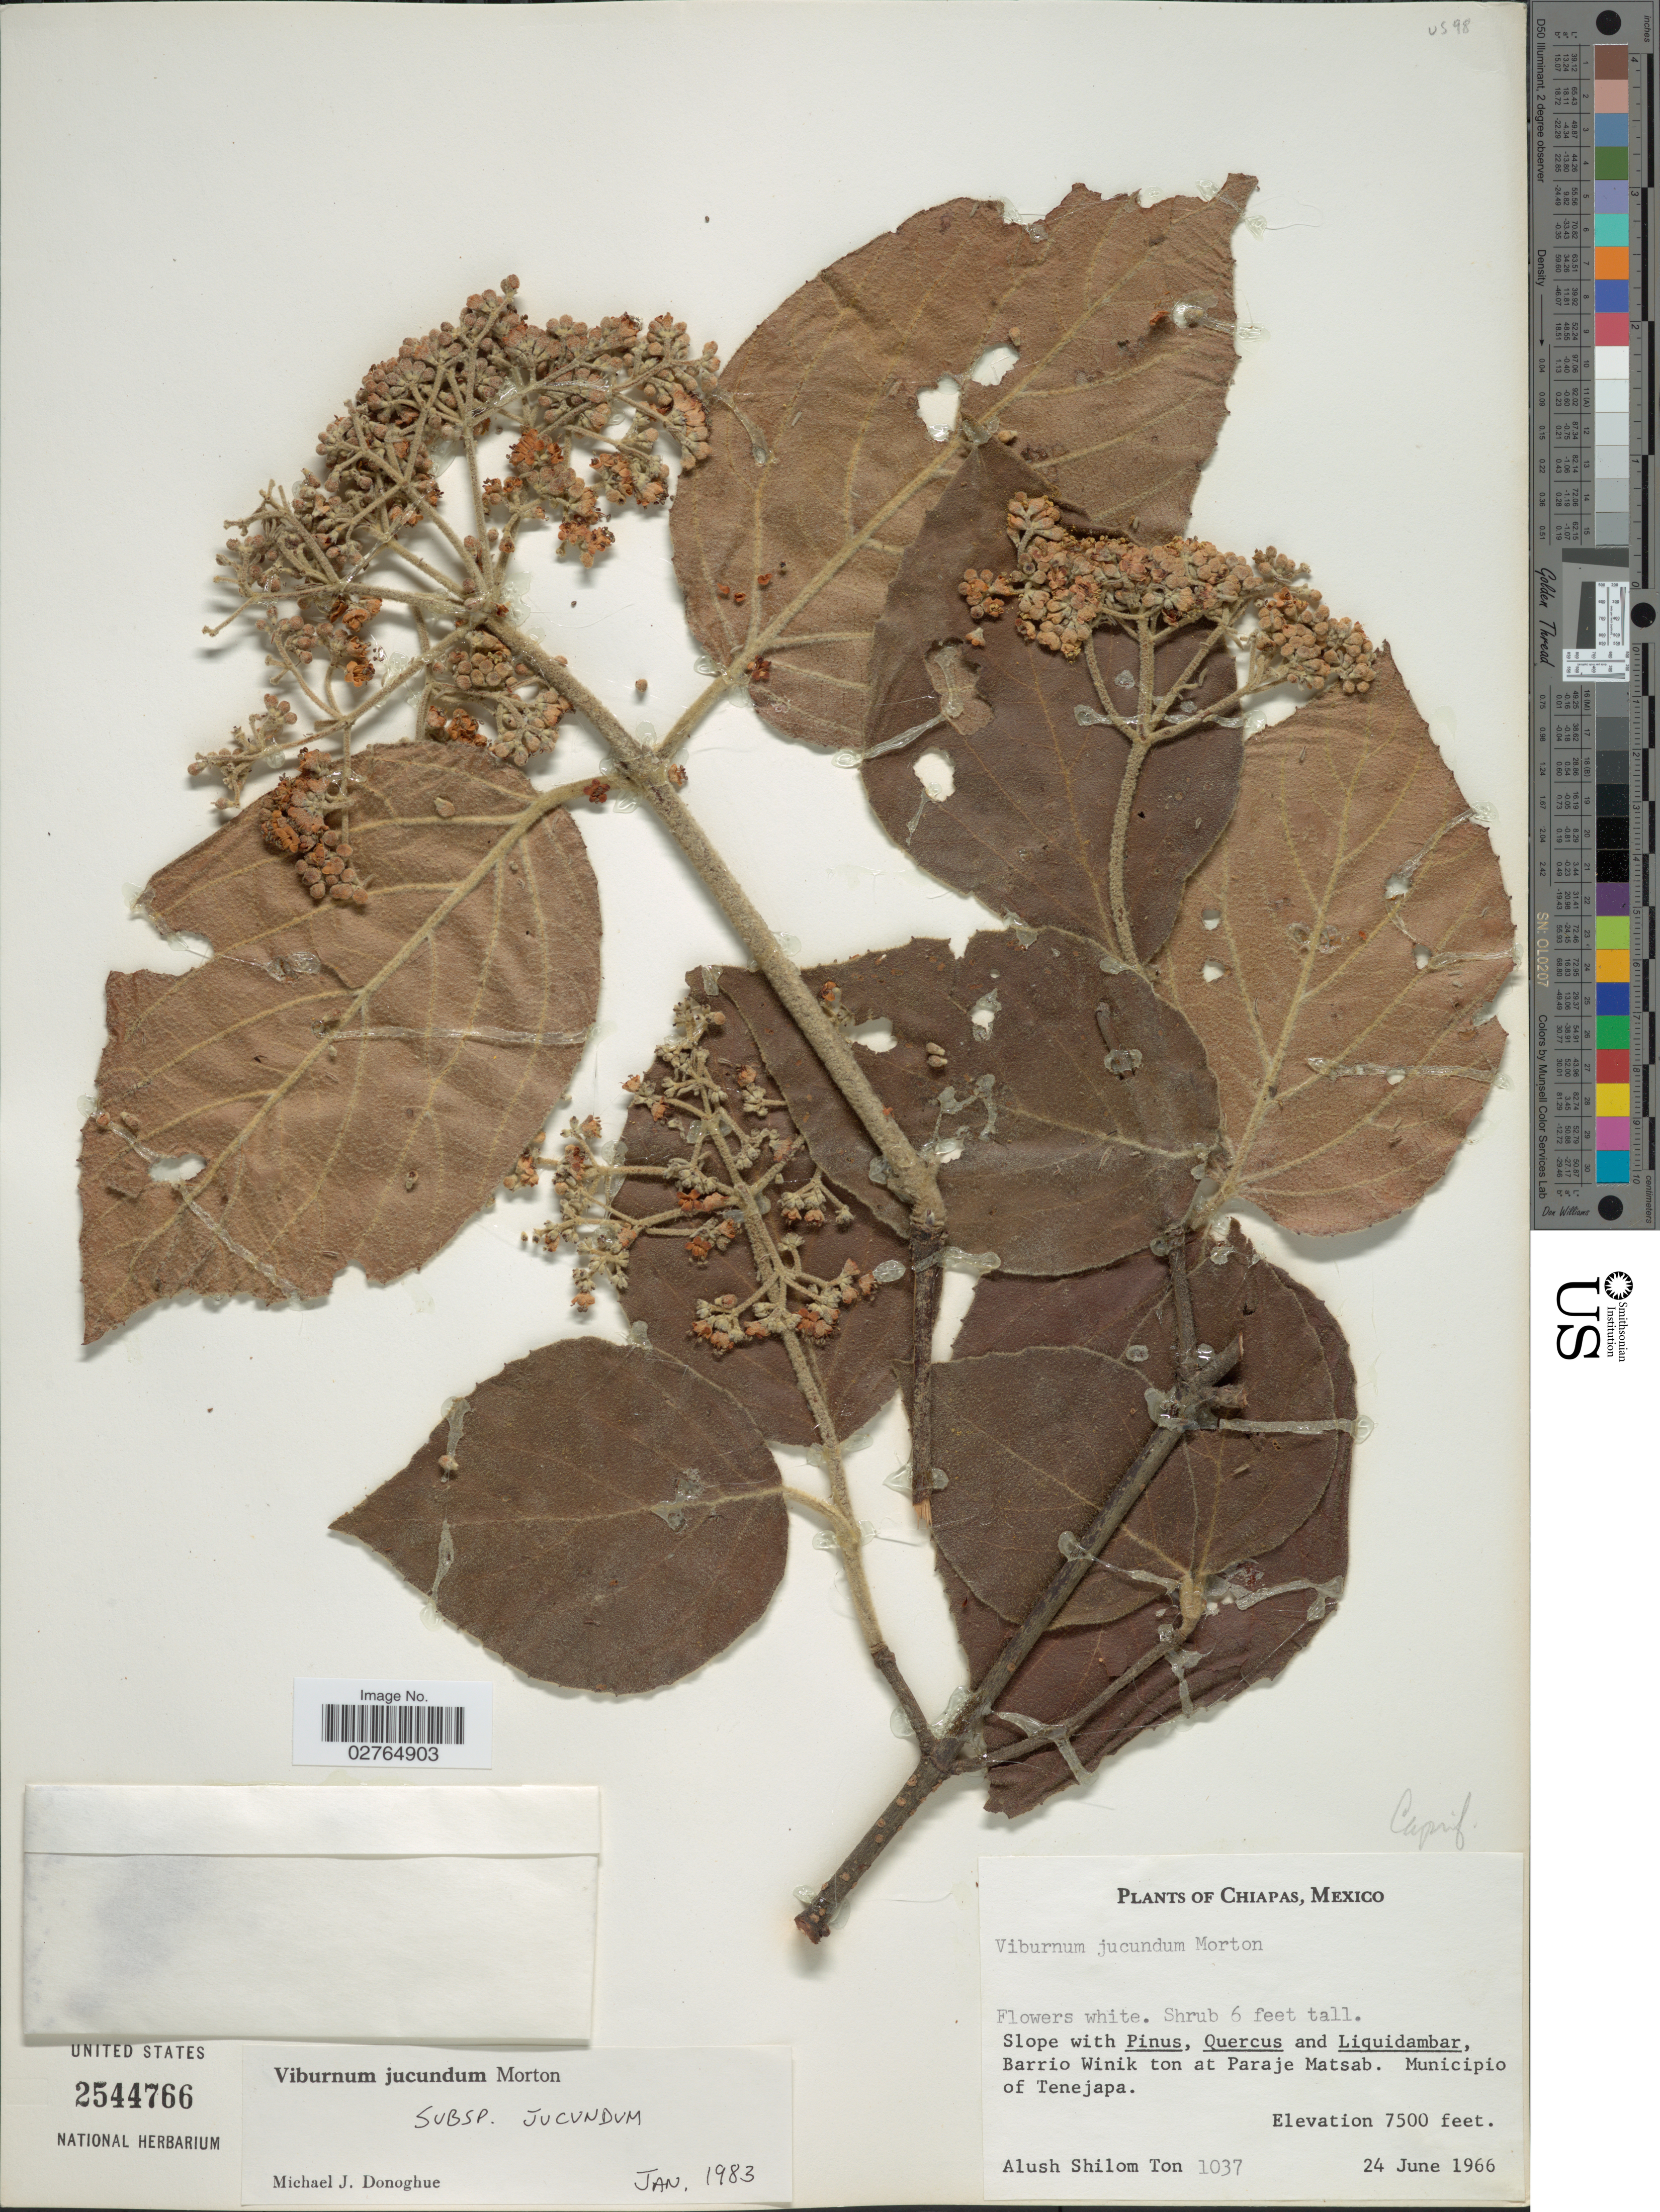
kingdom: Plantae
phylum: Tracheophyta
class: Magnoliopsida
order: Dipsacales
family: Viburnaceae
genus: Viburnum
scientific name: Viburnum jucundum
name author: C.V. Morton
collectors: A. M. Ton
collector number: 1037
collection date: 1966-06-24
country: Mexico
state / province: Chiapas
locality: Barrio Winik ton at Paraje Matsab. Municipio of Tenejapa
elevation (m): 2286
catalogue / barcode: US 2544766